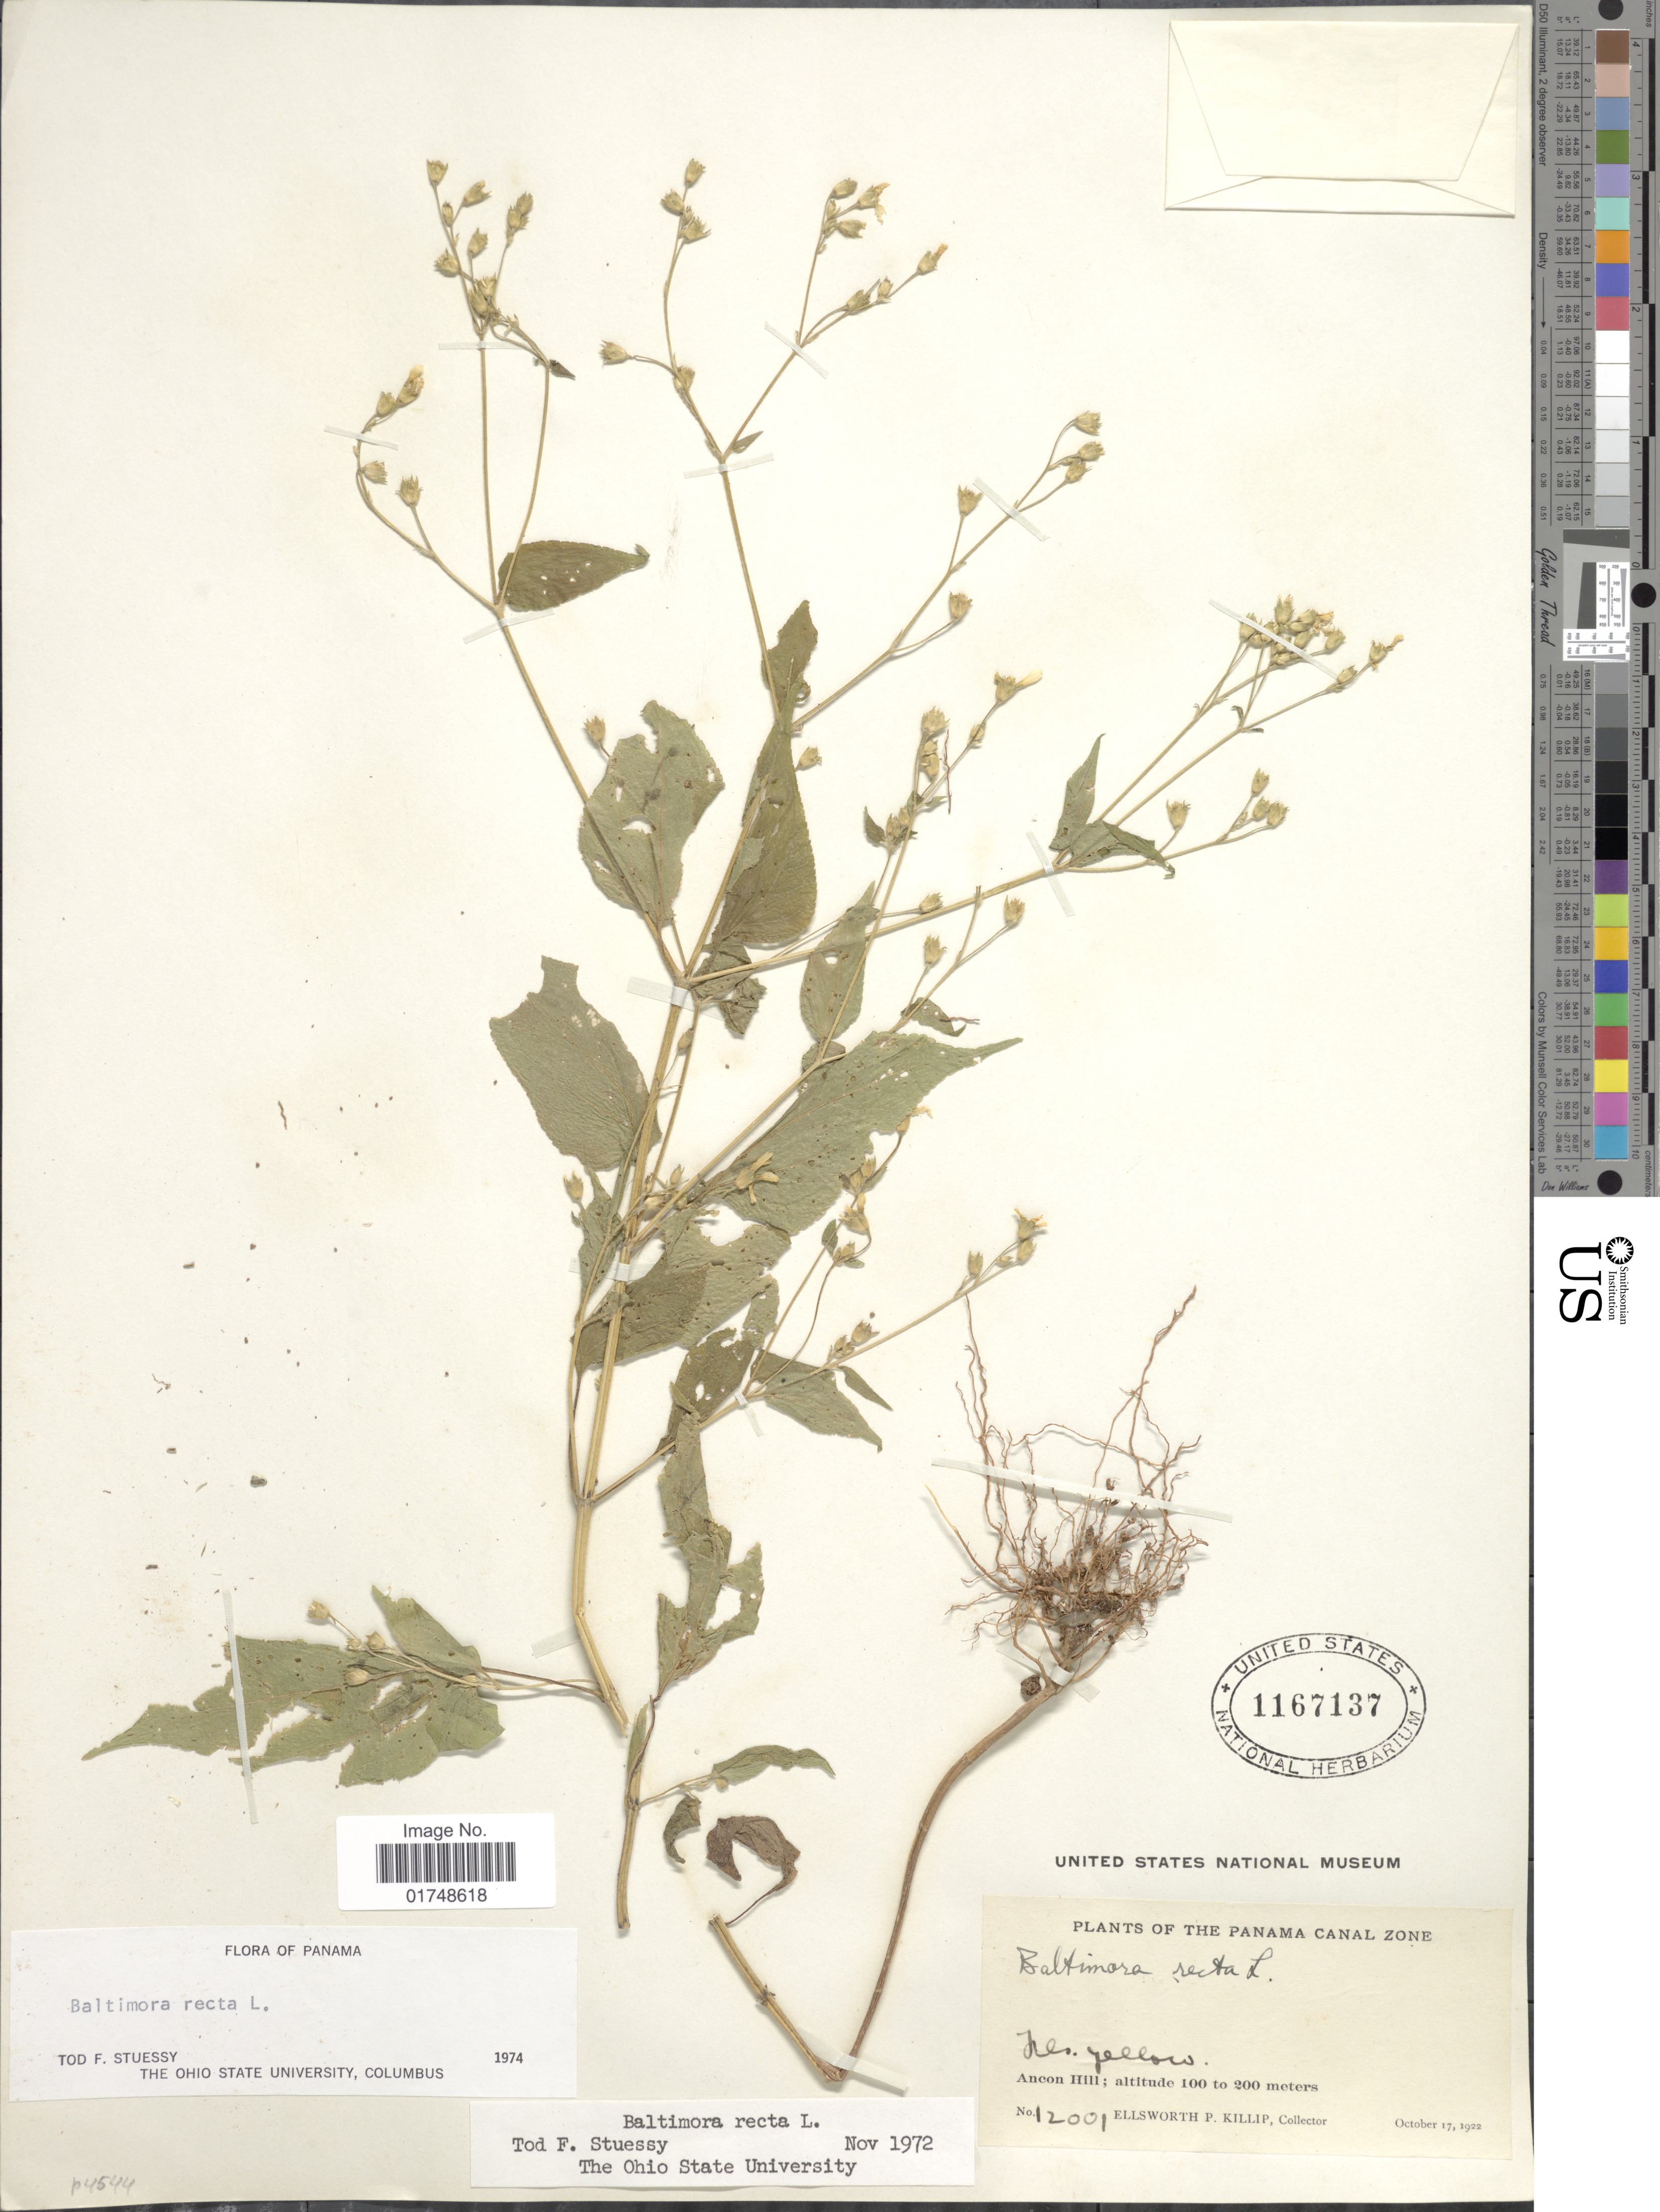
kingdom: Plantae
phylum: Tracheophyta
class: Magnoliopsida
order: Asterales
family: Asteraceae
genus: Baltimora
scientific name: Baltimora recta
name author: L.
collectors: E. P. Killip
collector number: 12001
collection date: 1922-10-17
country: Panama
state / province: Colón / Panamá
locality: The Panama Canal Zone. Ancon Hill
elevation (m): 100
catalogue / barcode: US 1167137